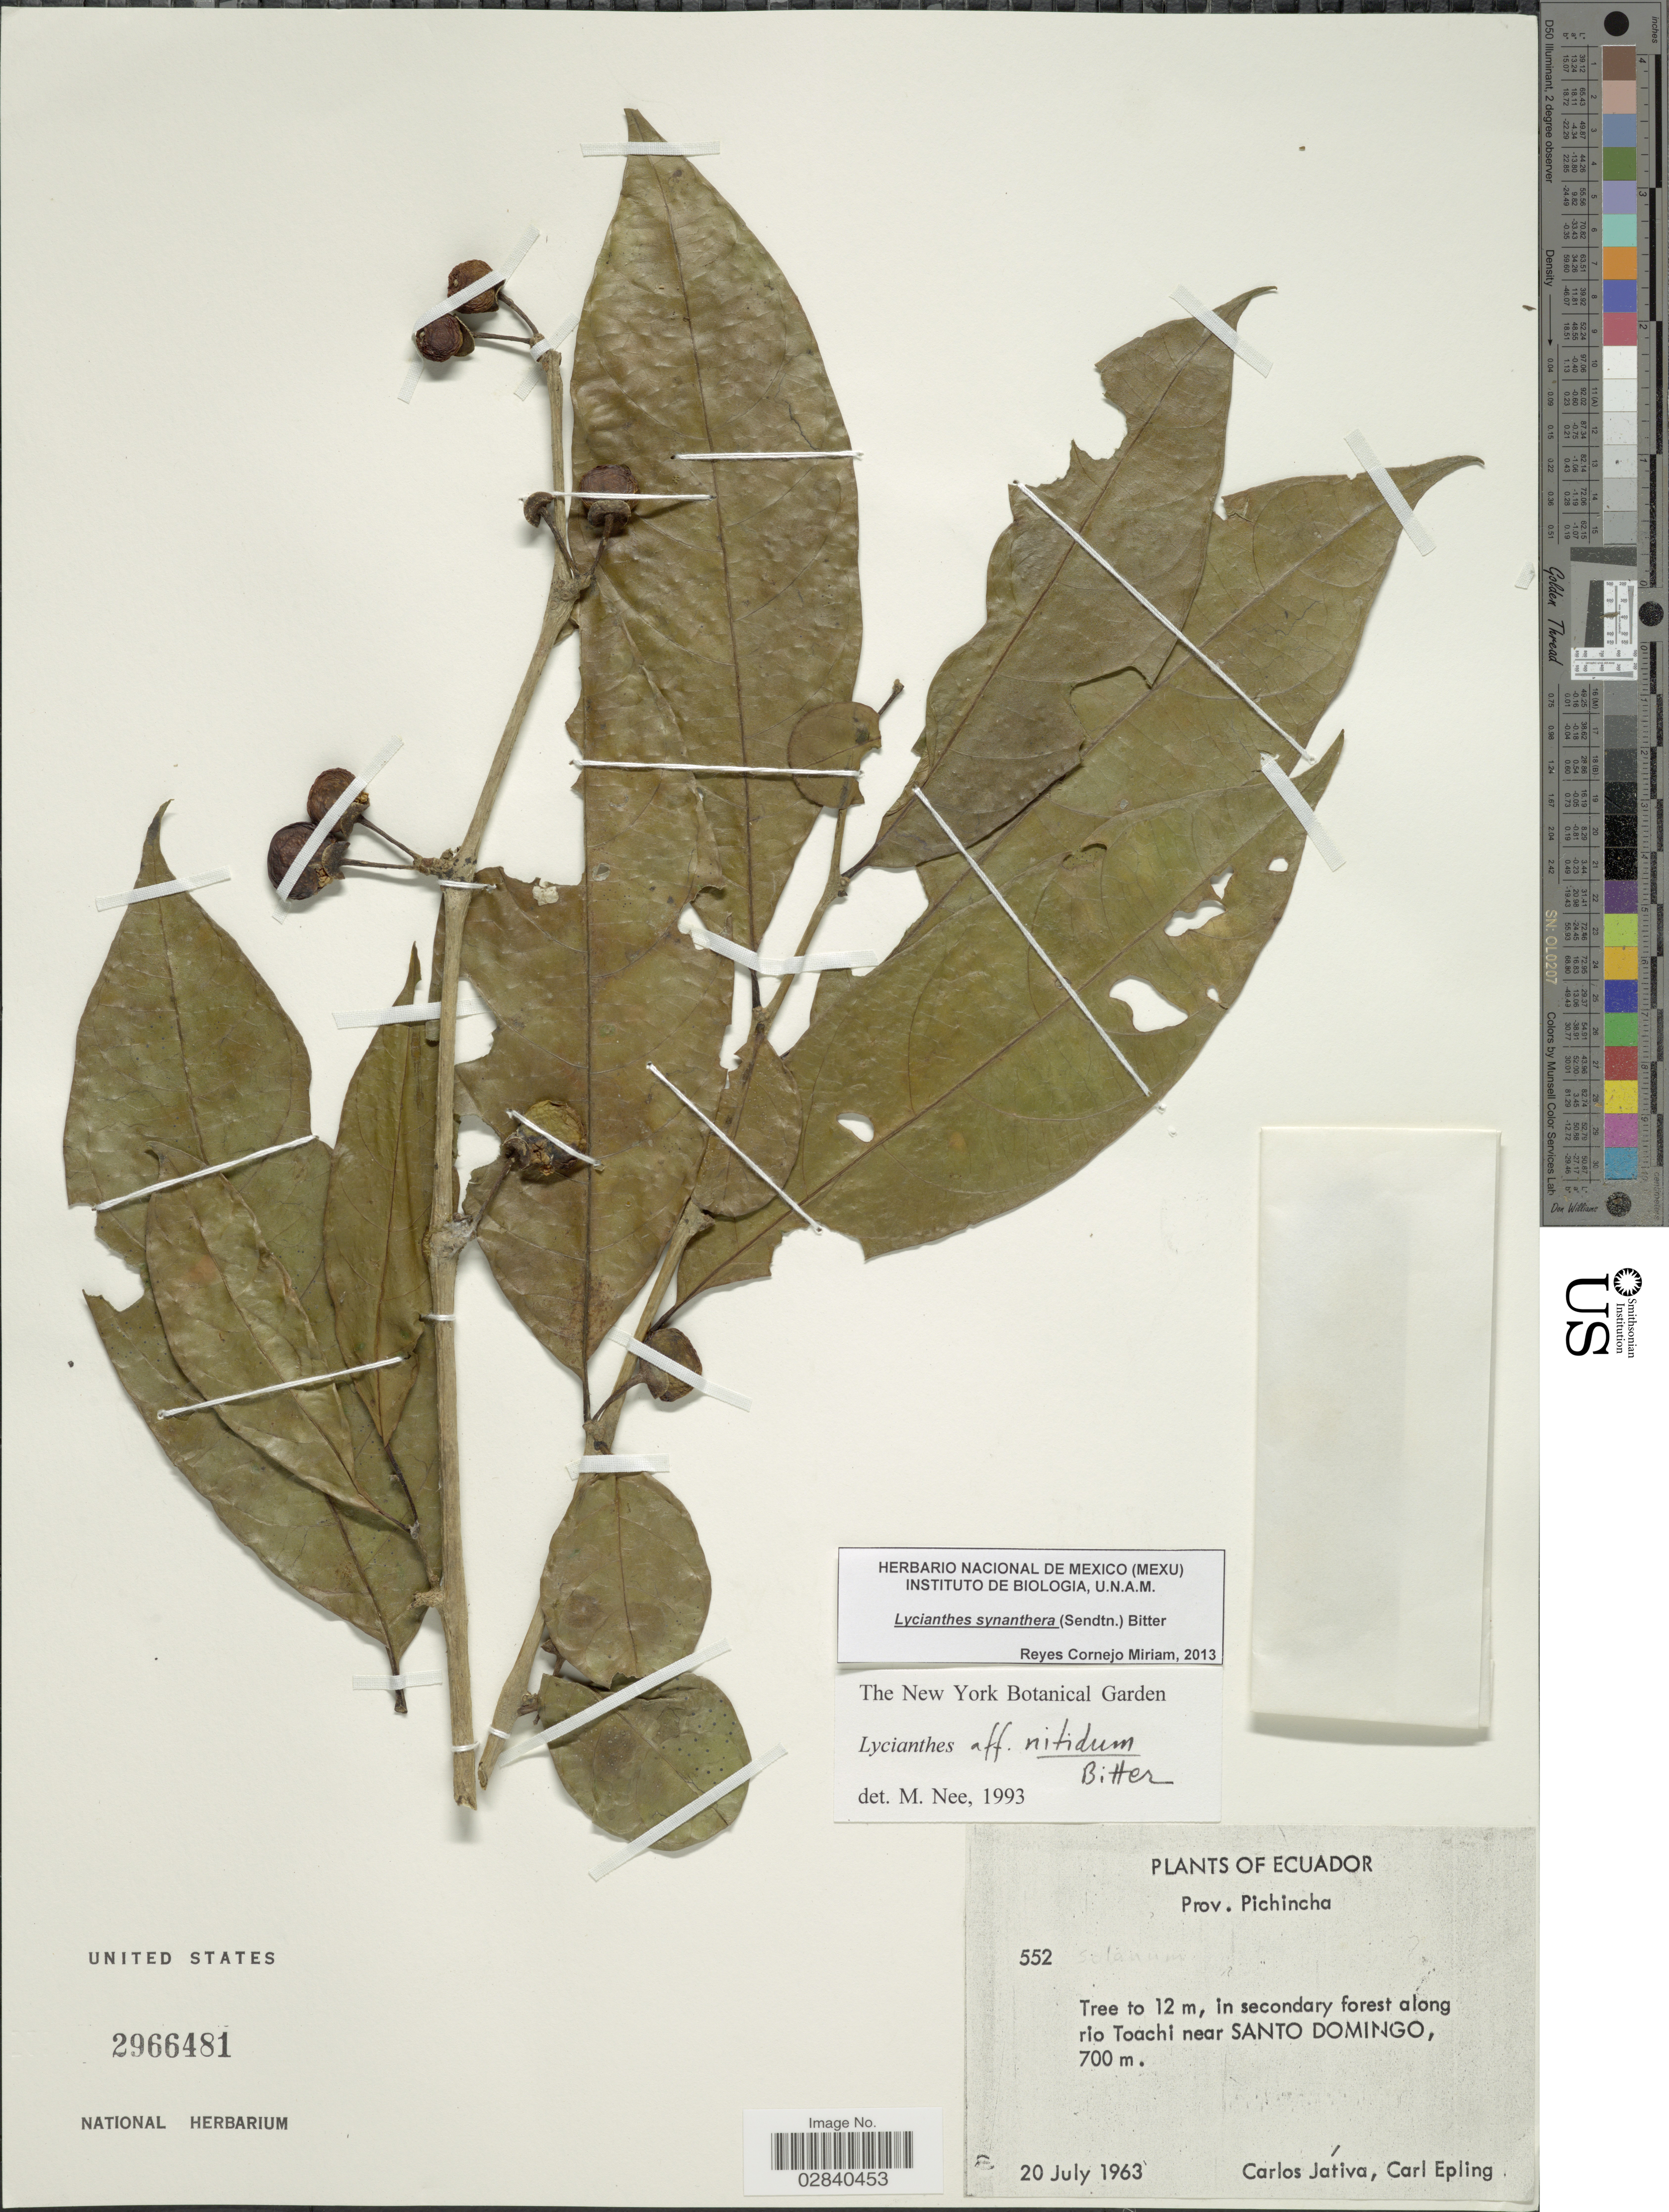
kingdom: Plantae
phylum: Tracheophyta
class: Magnoliopsida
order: Solanales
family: Solanaceae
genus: Lycianthes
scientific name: Lycianthes synanthera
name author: (Sendtn.) Bitter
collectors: C. D. Játiva & C. C. Epling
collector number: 552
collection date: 1963-07-20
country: Ecuador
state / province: Pichincha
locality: Prov. Pichincha, in secondary forest along rio Toachi near Santo Domingo.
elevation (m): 700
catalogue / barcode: US 2966481